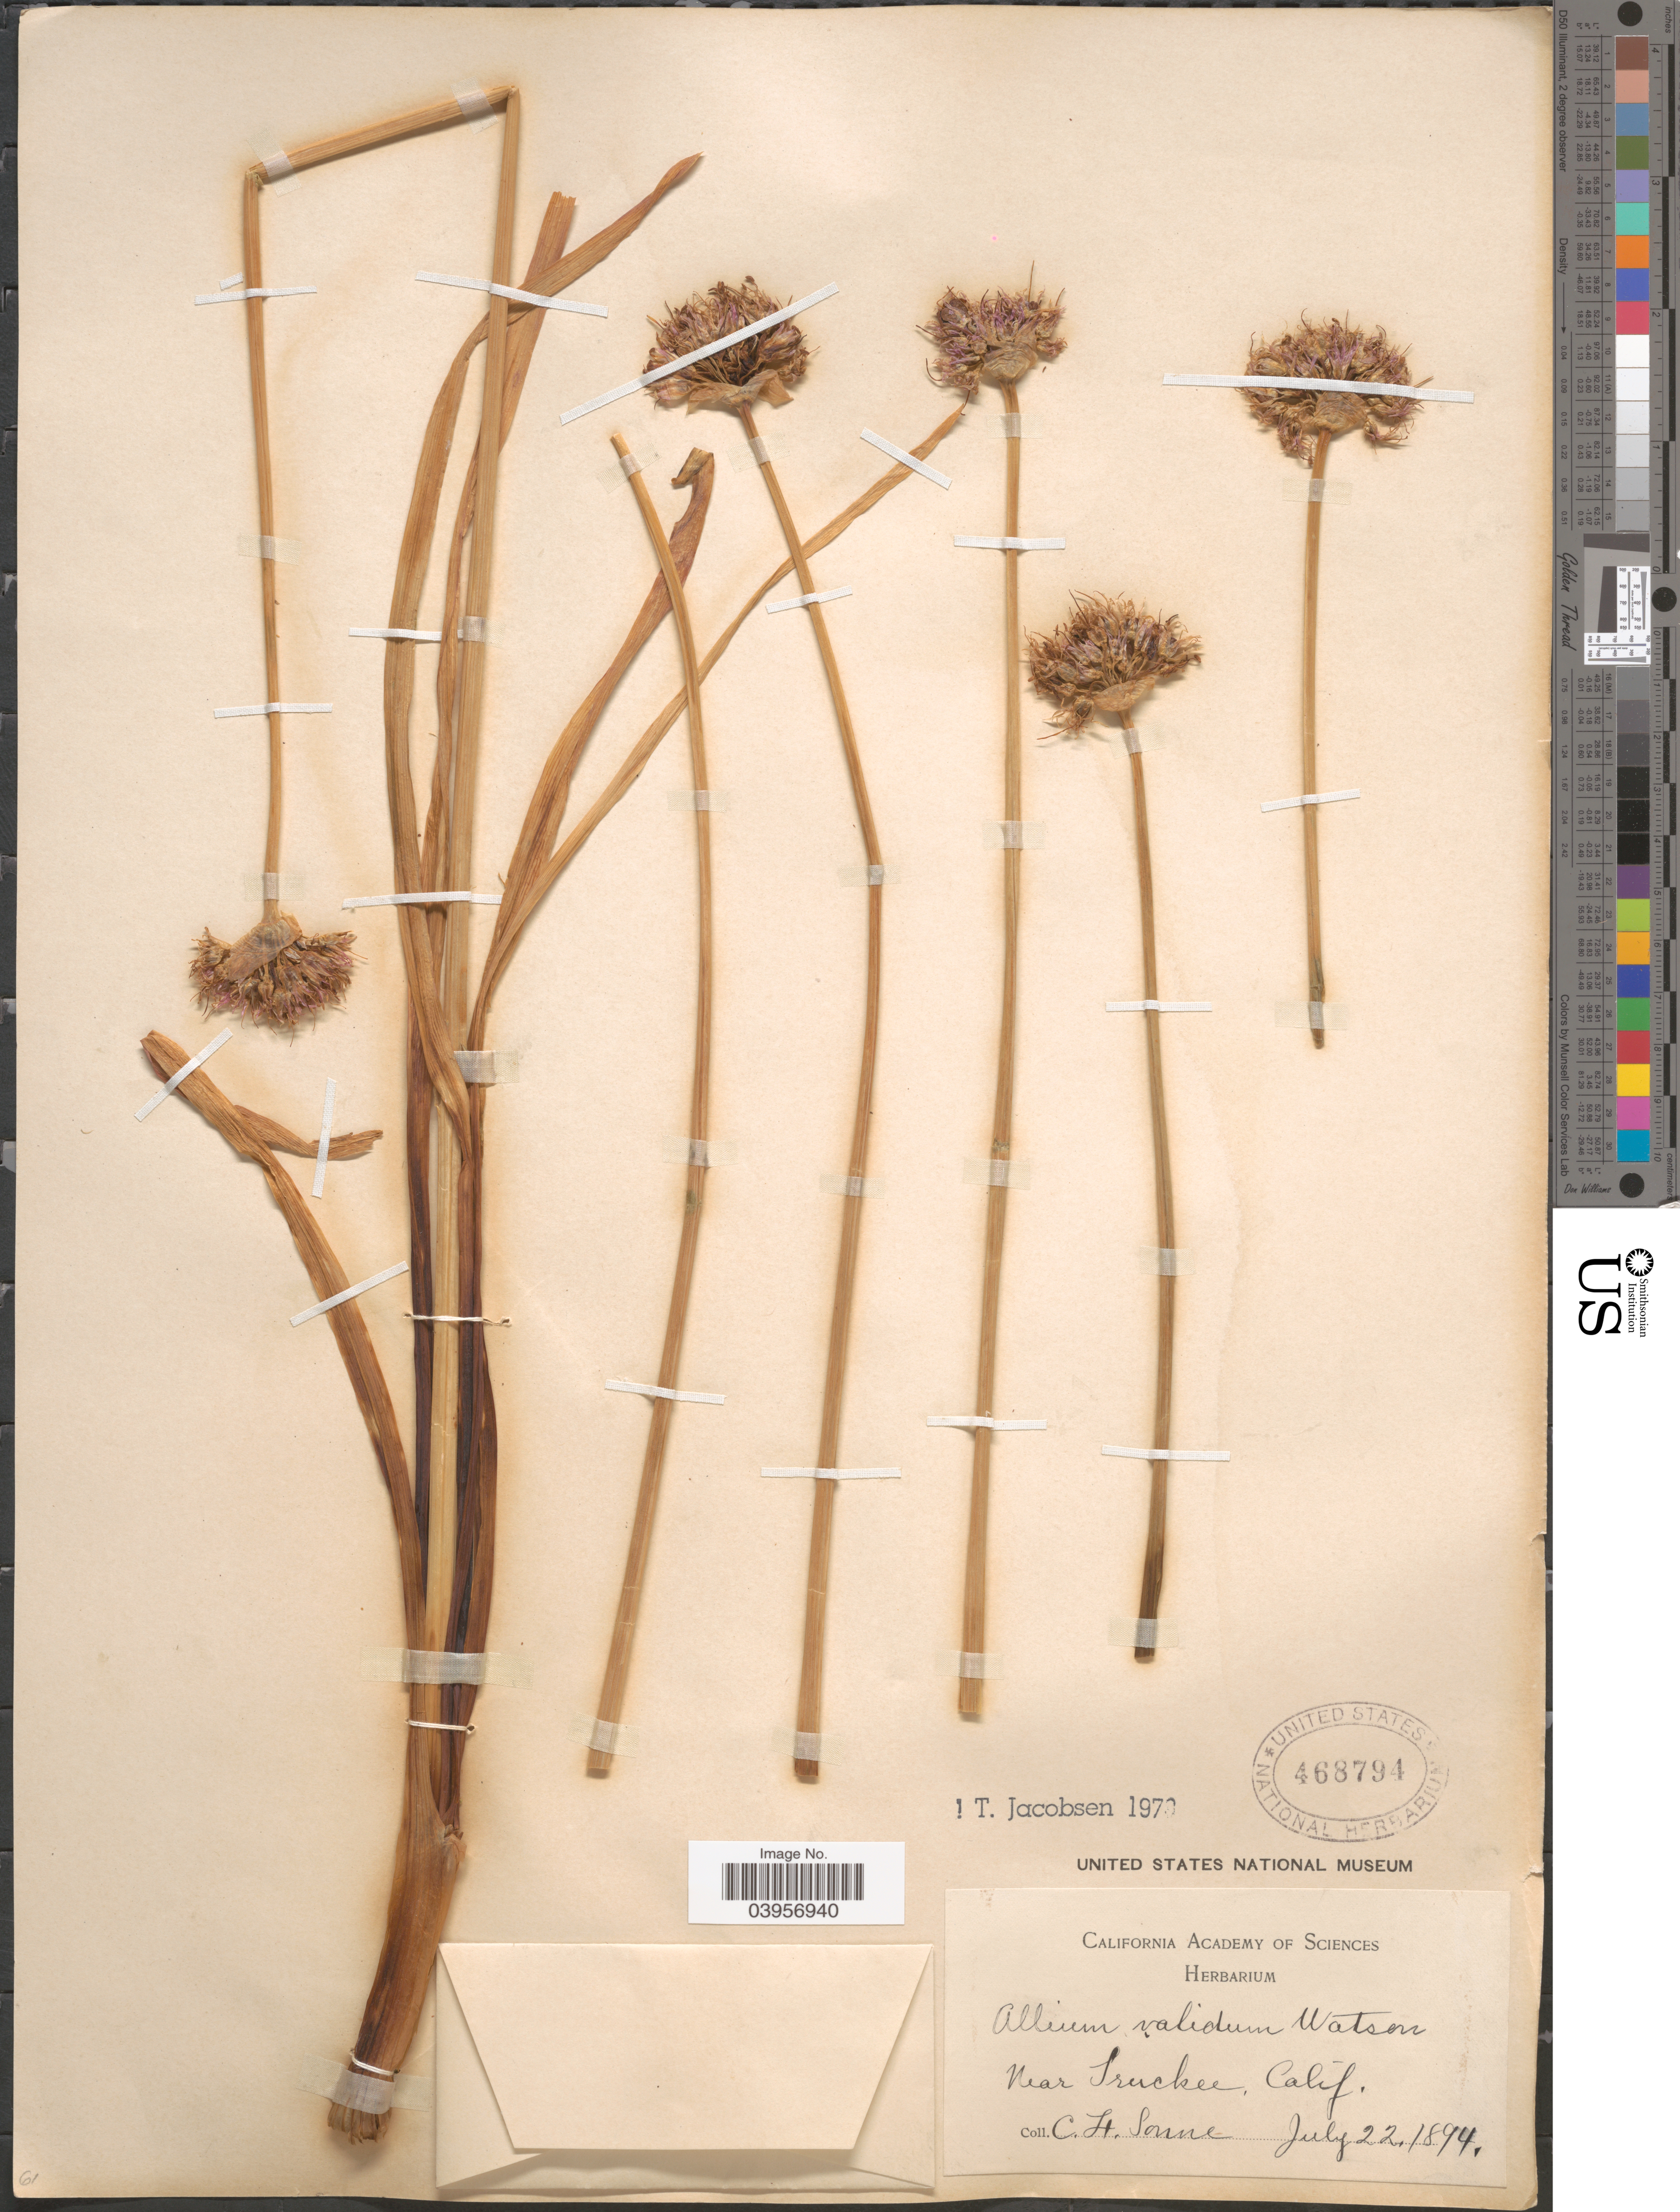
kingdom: Plantae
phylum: Tracheophyta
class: Liliopsida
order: Asparagales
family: Amaryllidaceae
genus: Allium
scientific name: Allium validum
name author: S. Watson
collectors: C. Sonne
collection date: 1894-07-22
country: United States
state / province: California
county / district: Nevada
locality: Near Truckee.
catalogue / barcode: US 468794